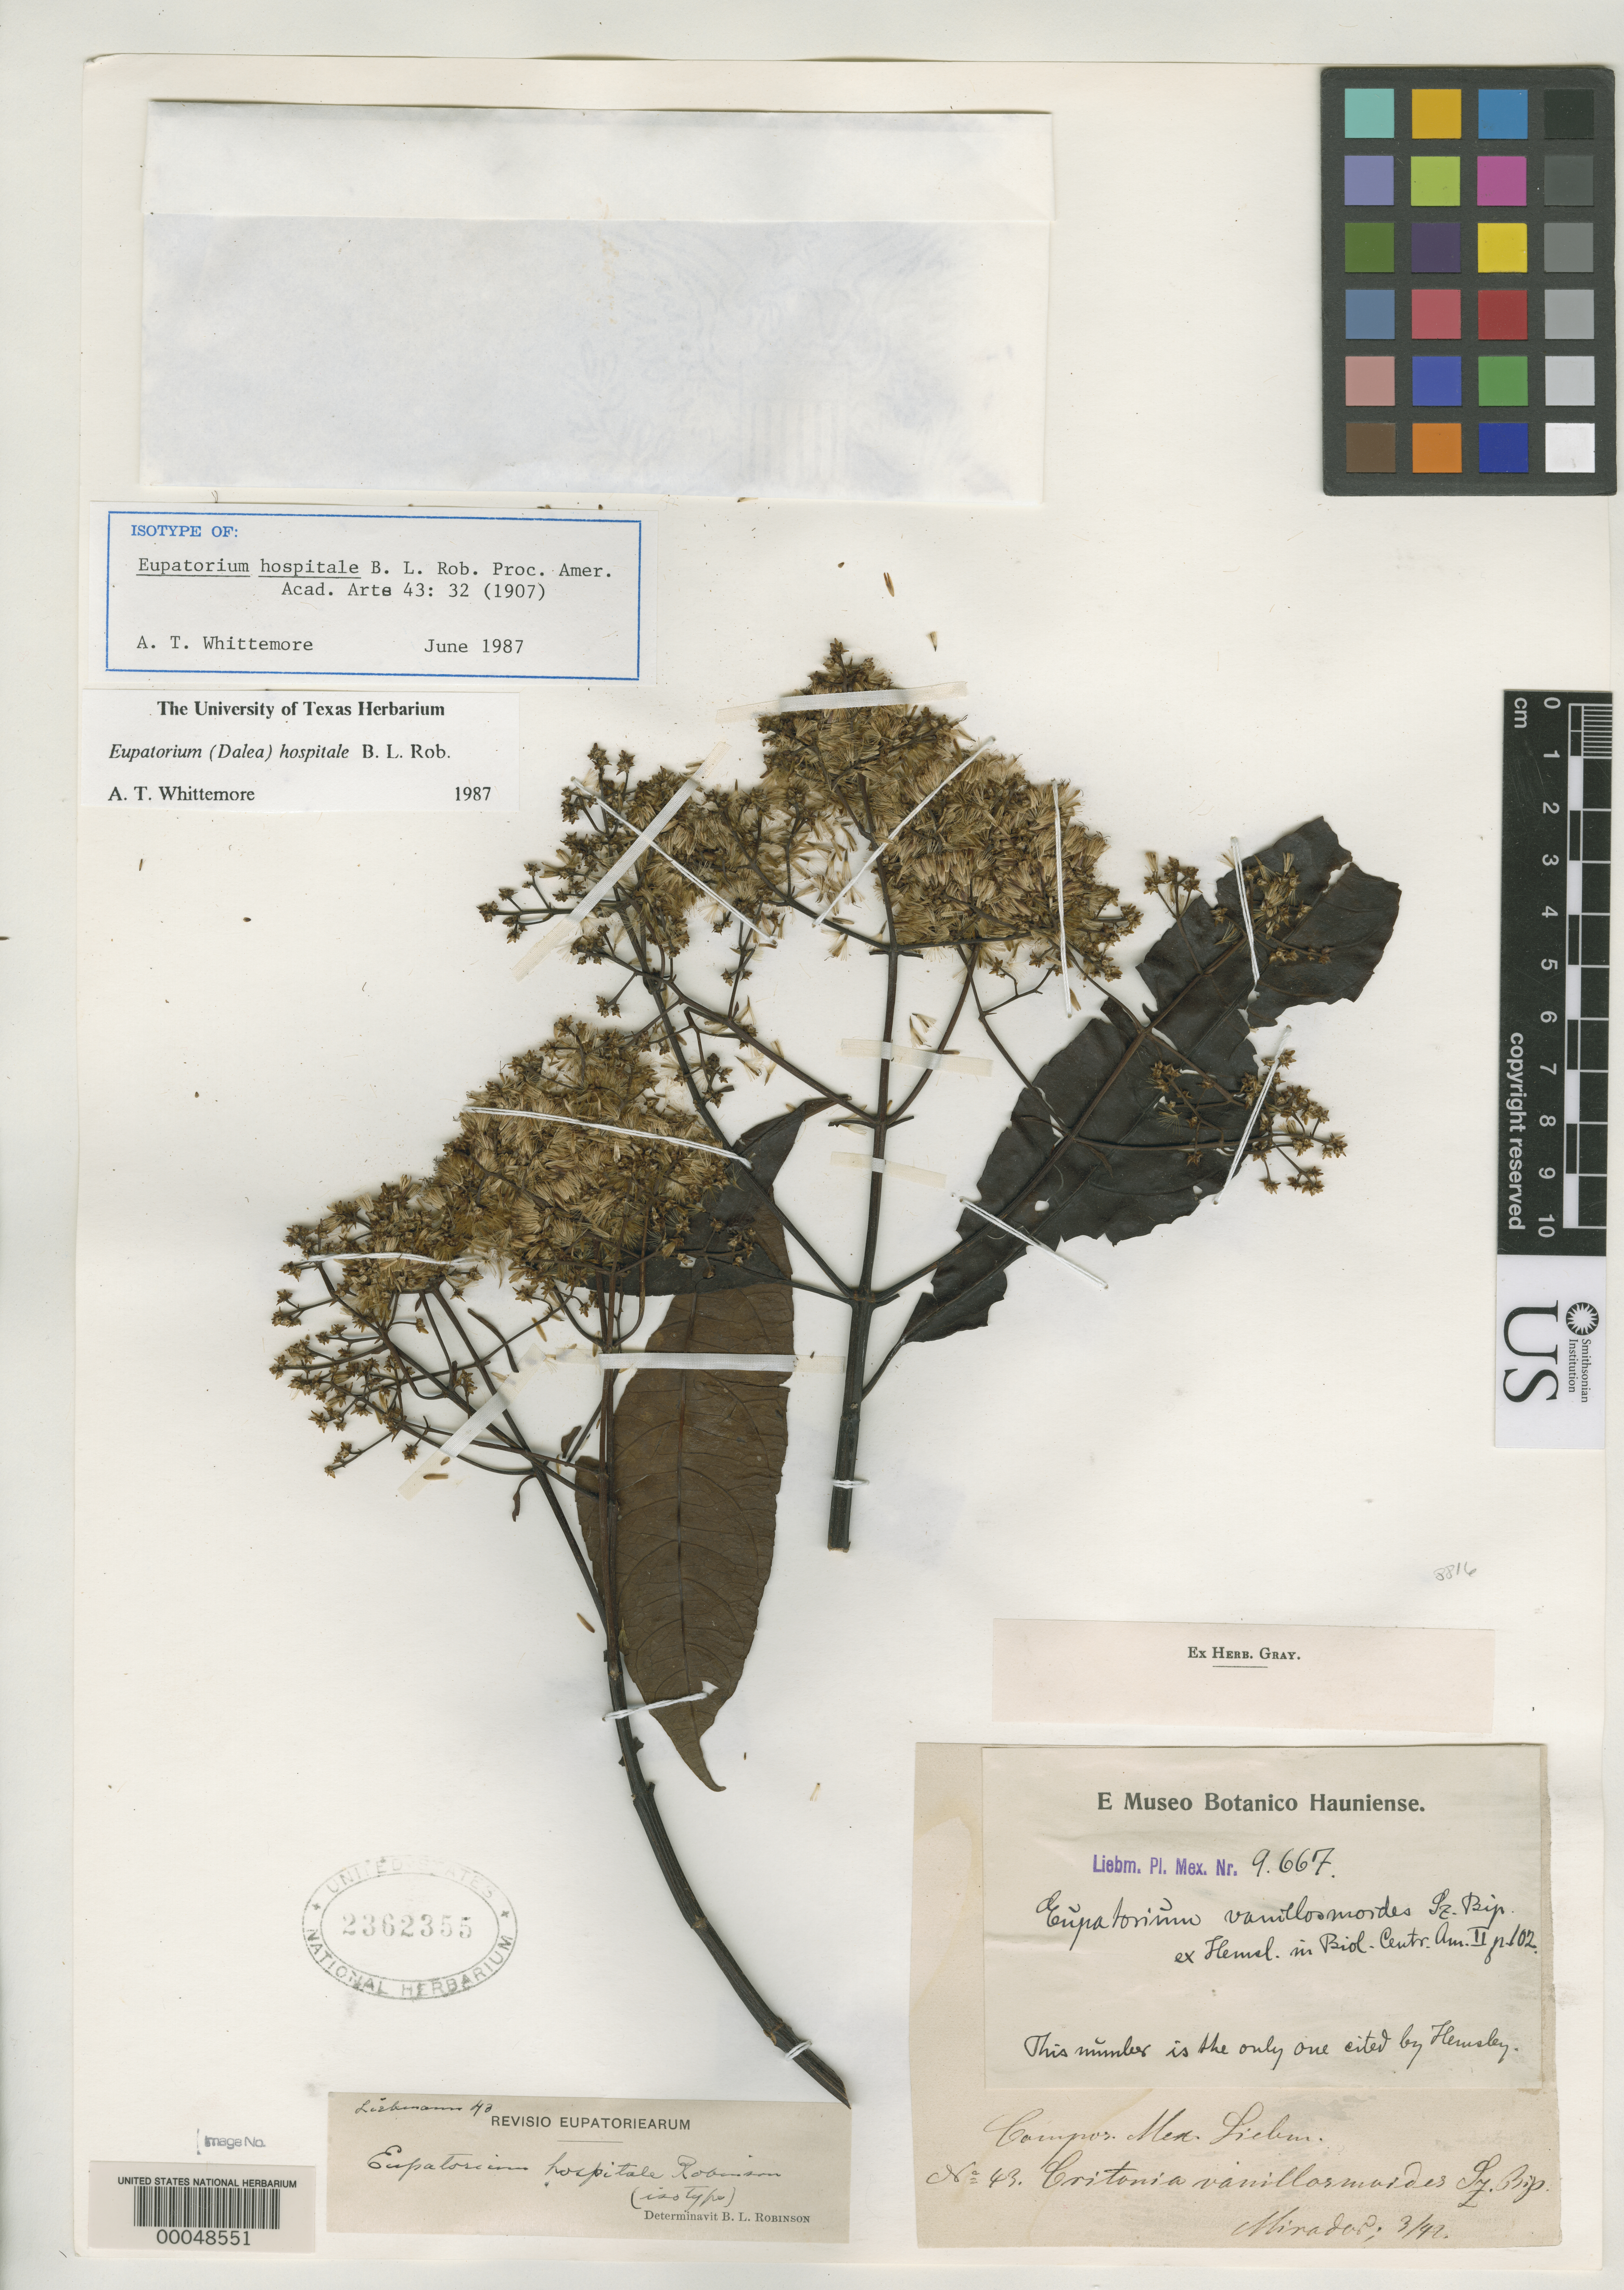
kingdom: Plantae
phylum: Tracheophyta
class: Magnoliopsida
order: Asterales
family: Asteraceae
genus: Eupatorium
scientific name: Eupatorium hospitale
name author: B.L. Rob.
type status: Isotype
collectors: F. M. Liebmann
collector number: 43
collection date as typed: Mar 1842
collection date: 1842-03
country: Mexico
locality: Campos.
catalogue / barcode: US 2362355